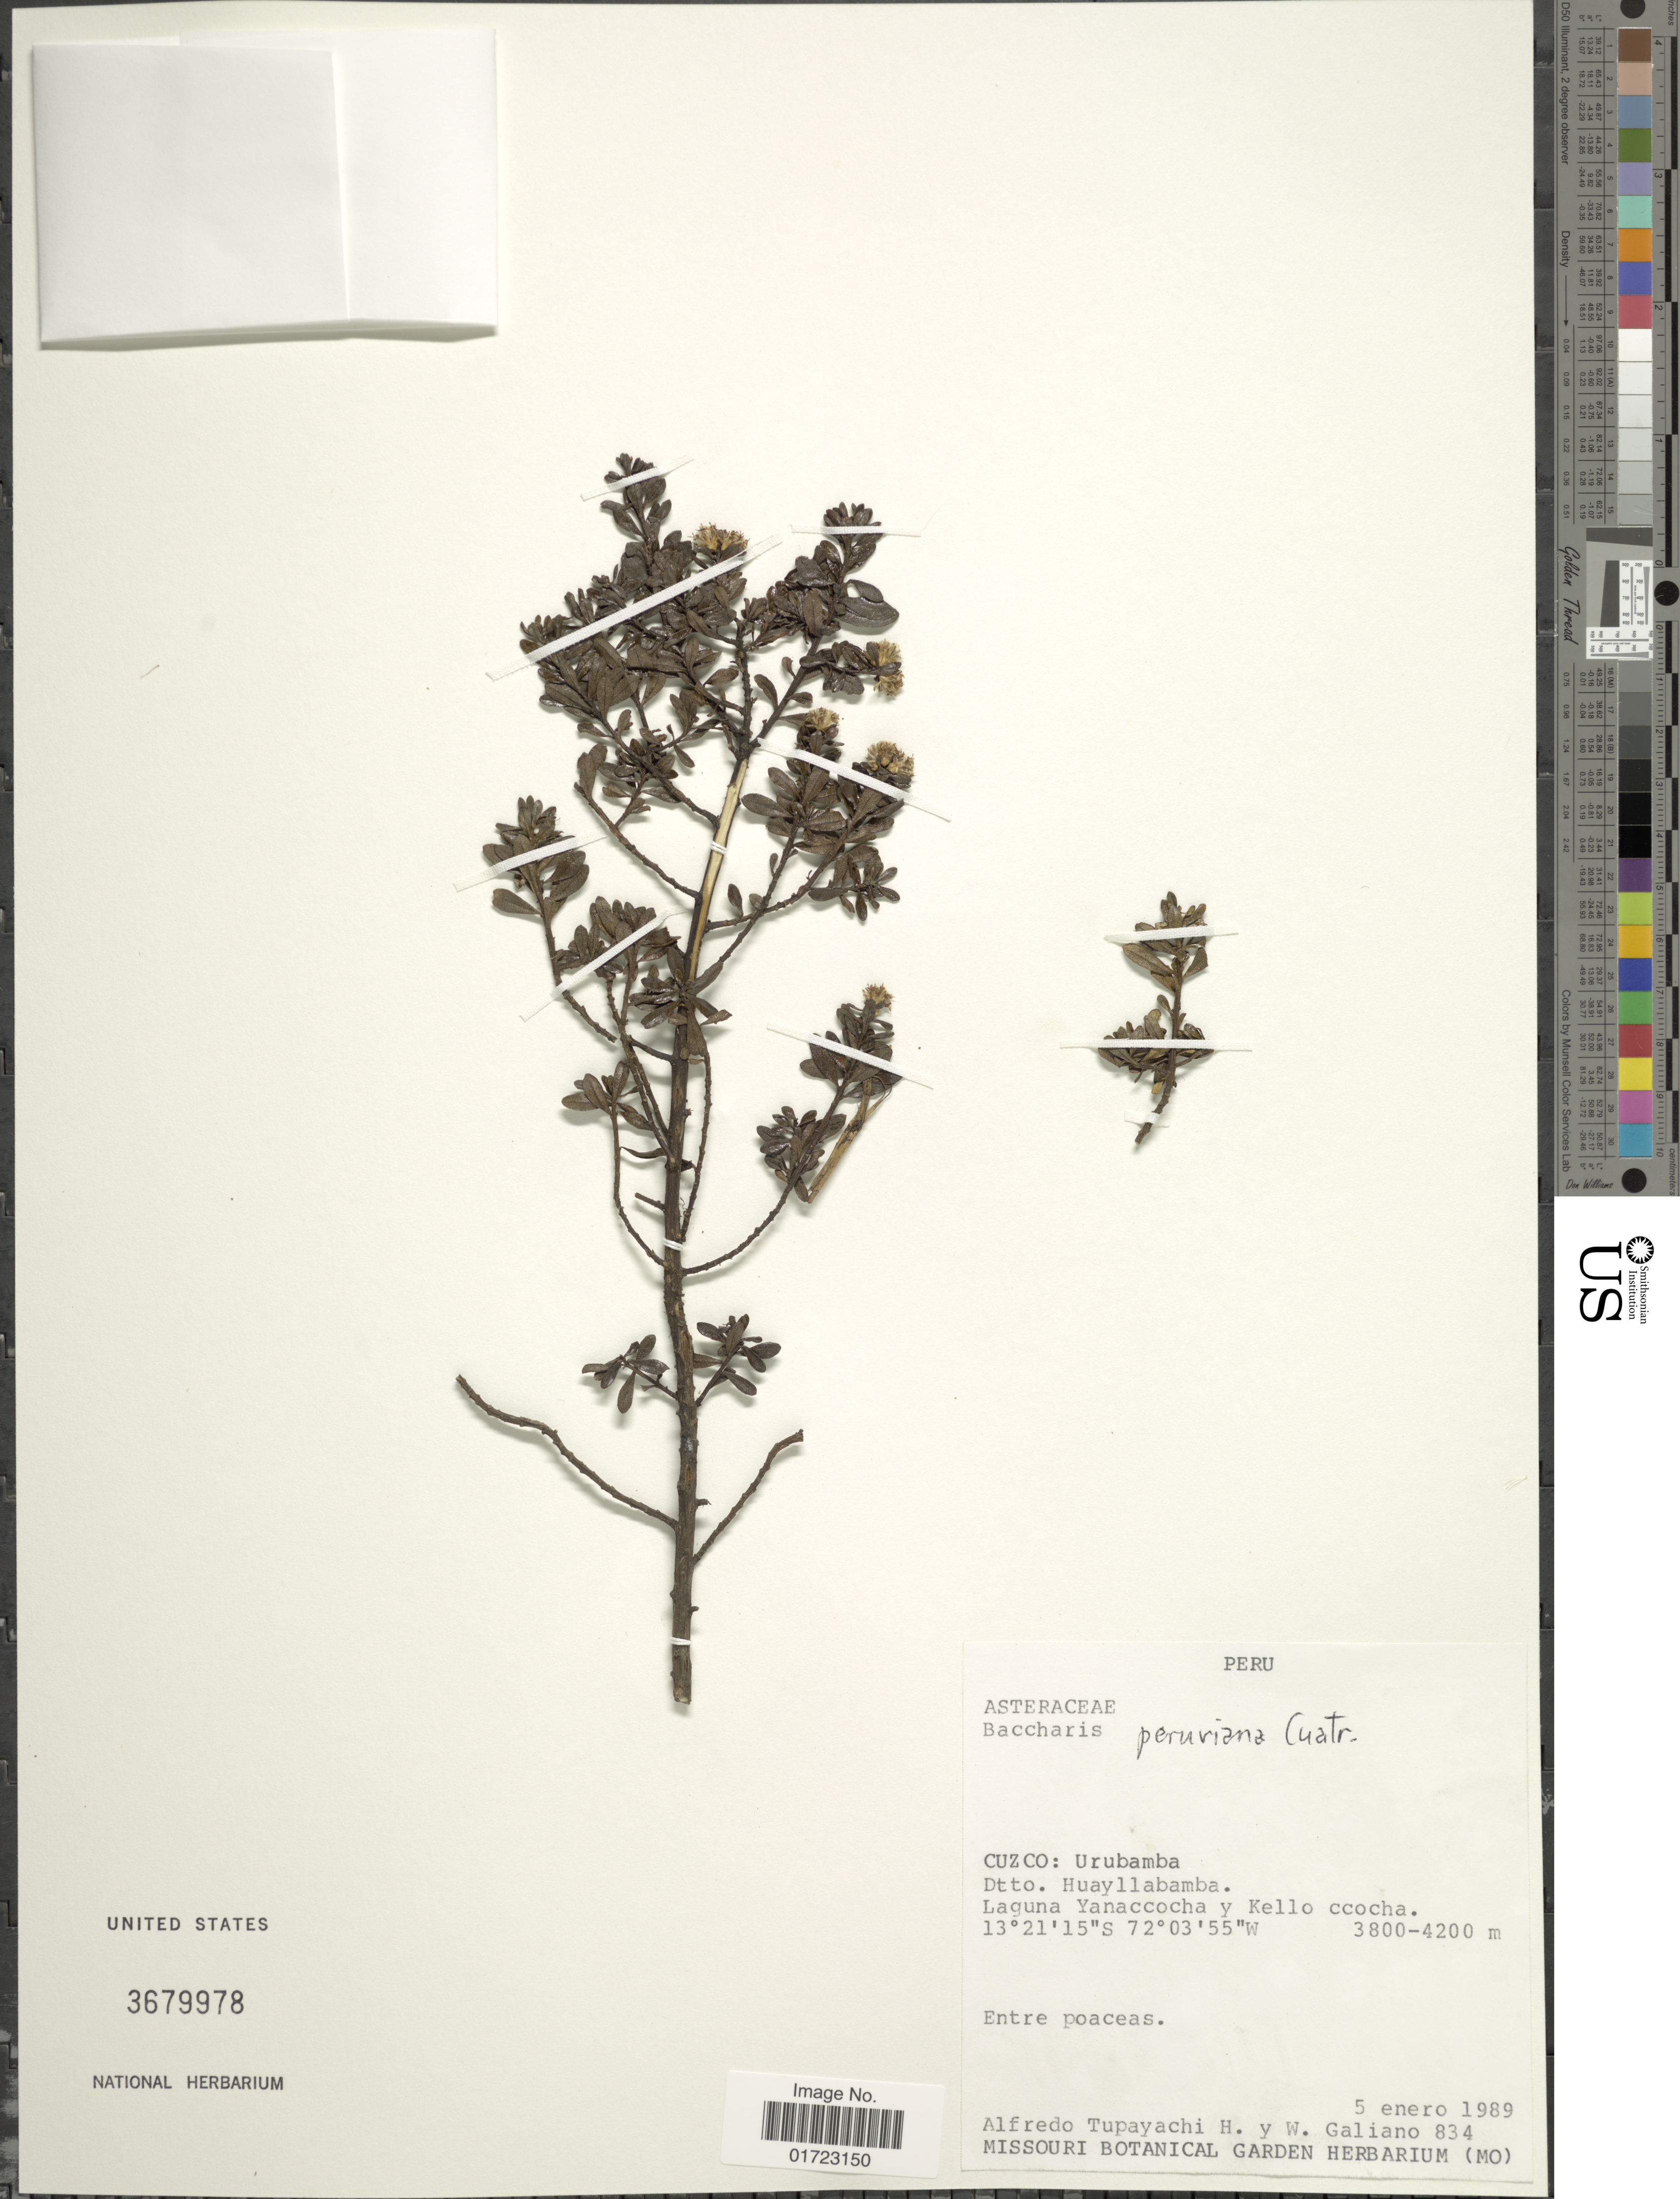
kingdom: Plantae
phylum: Tracheophyta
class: Magnoliopsida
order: Asterales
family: Asteraceae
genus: Baccharis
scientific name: Baccharis peruviana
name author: Cuatrec.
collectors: A. Tupayachi H. & W. Galiano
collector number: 834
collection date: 1989-01-05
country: Peru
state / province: Cusco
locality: Urubamba. Dtto. Huayllabamba. Laguna Yanaccocha y Kello ccocha.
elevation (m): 3800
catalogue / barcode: US 3679978